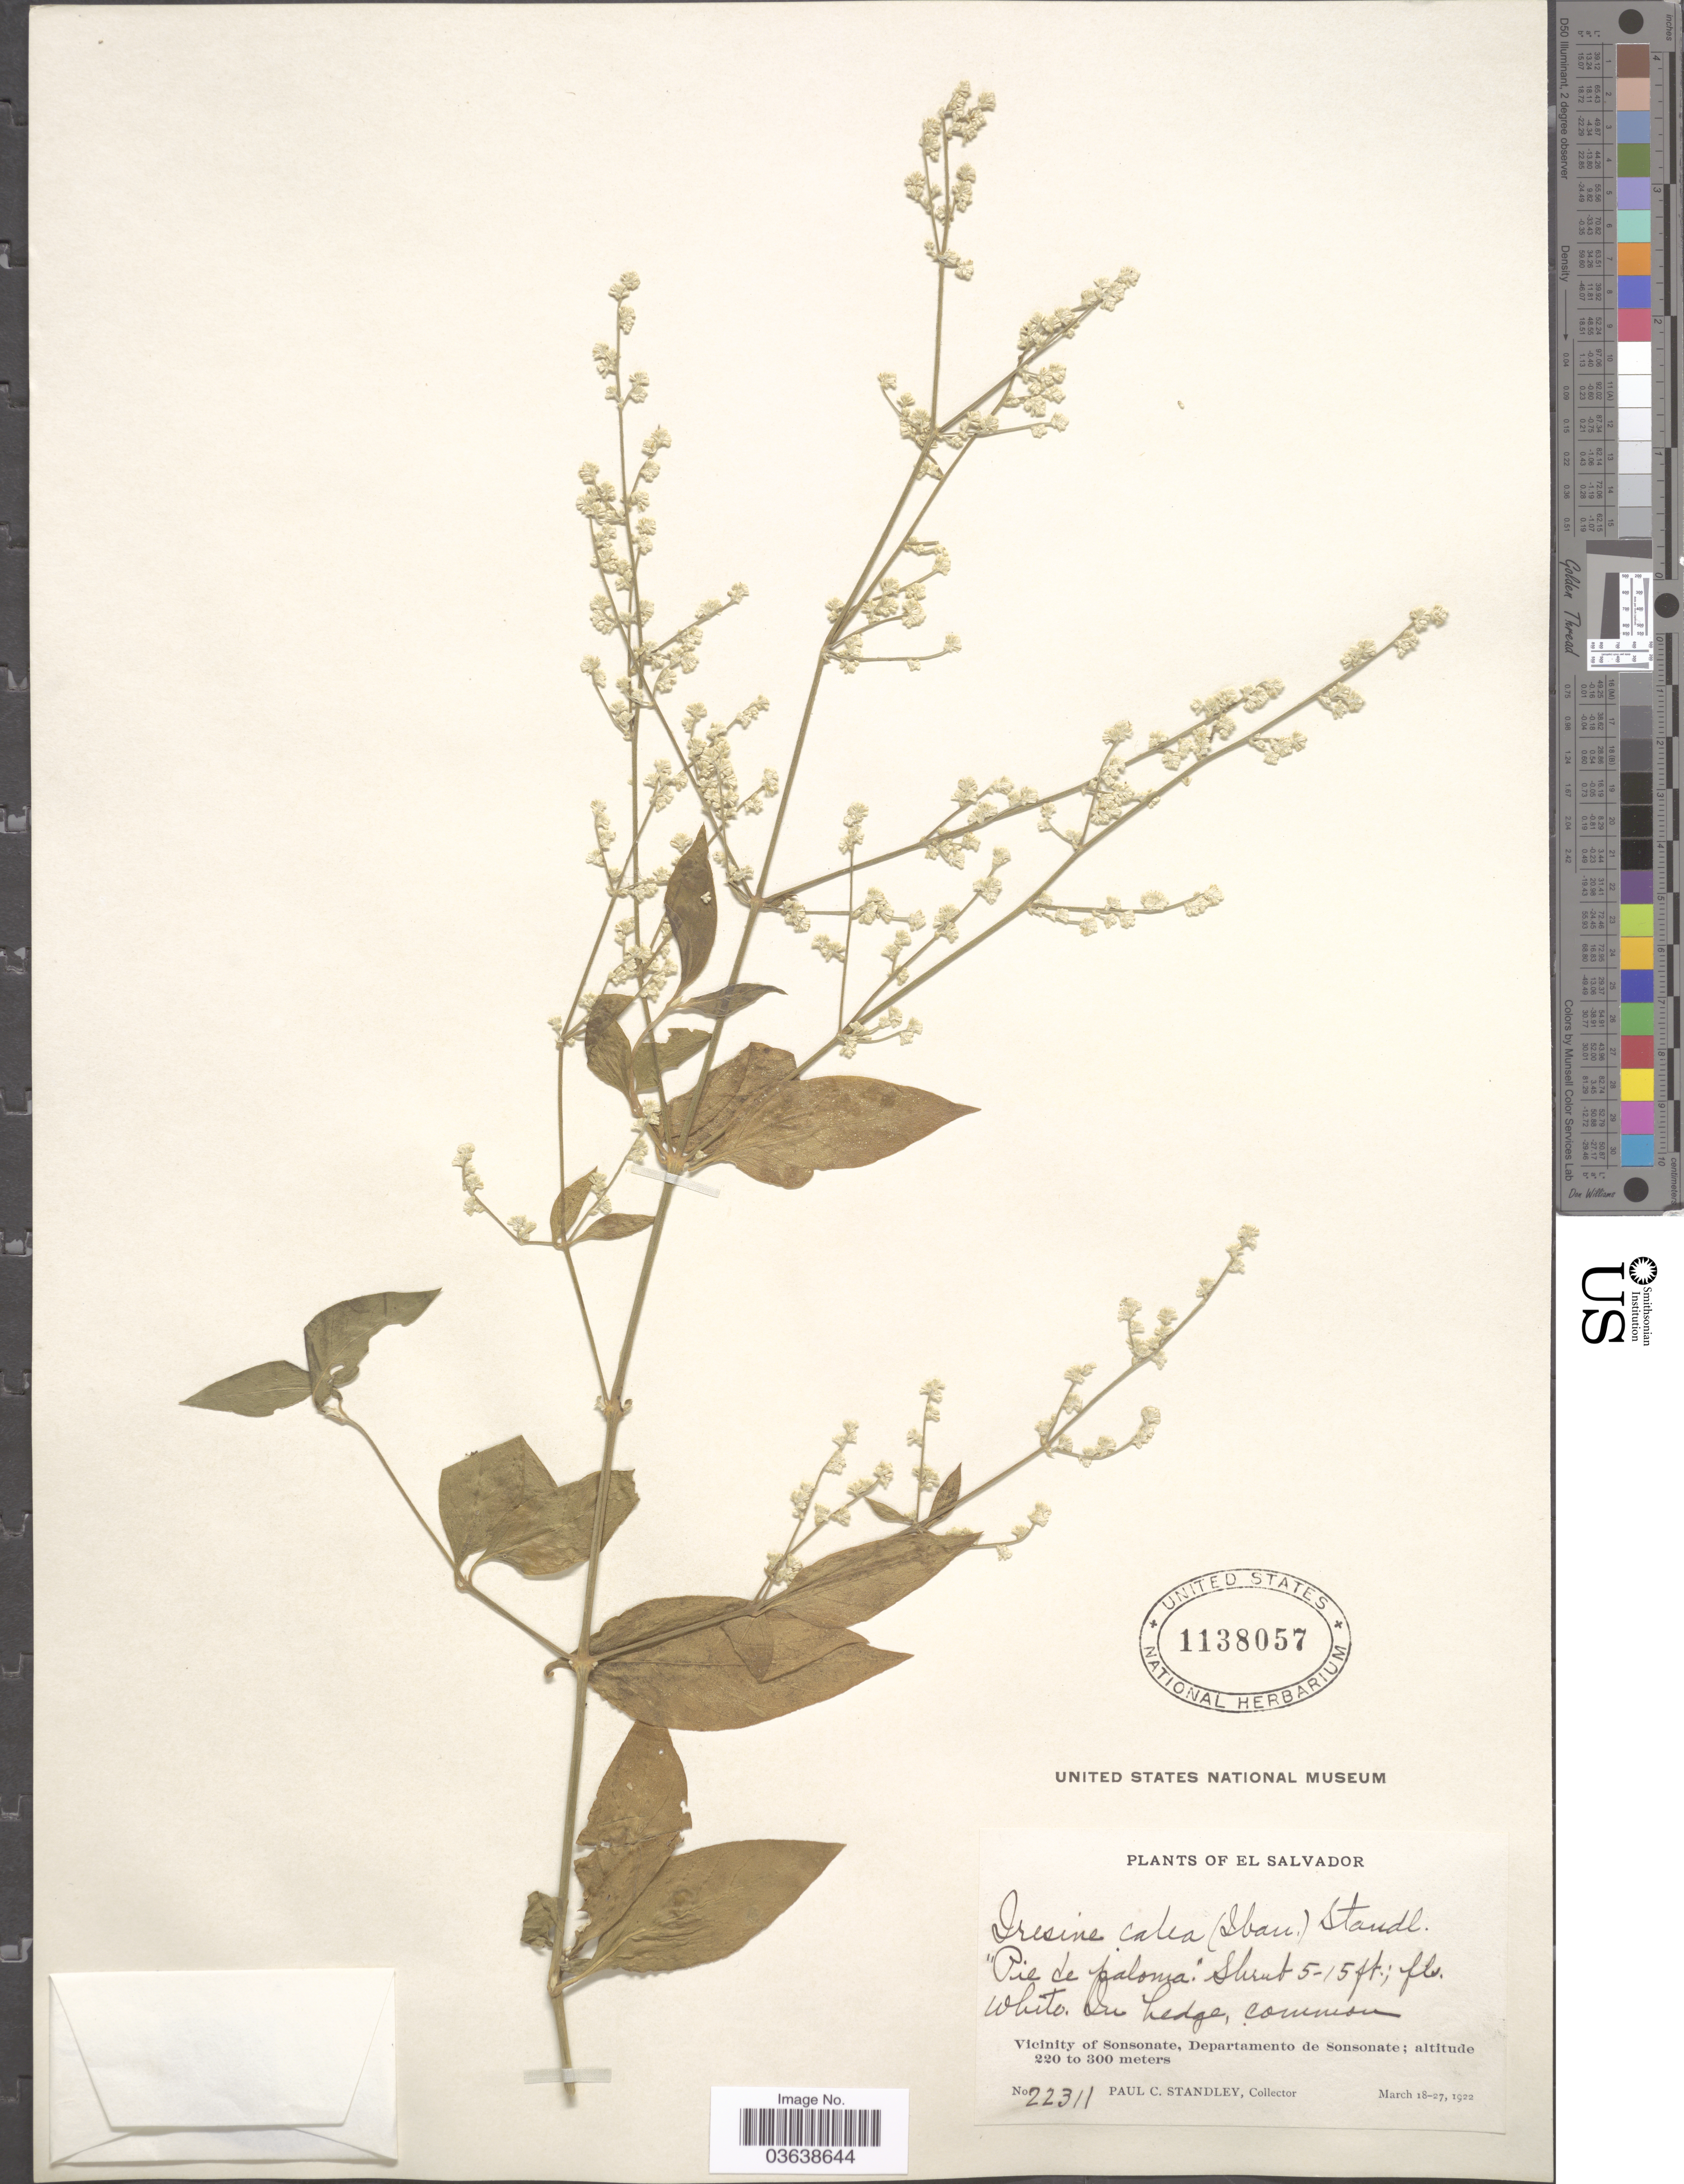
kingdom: Plantae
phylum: Tracheophyta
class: Magnoliopsida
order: Caryophyllales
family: Amaranthaceae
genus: Iresine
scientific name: Iresine calea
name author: (Ibáñez) Standl.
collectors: P. C. Standley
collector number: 22311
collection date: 1922-03-18/1922-03-27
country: El Salvador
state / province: Sonsonate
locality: Vicinity of Sonsonate, Departamento de Sonsonate.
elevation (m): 220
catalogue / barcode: US 1138057